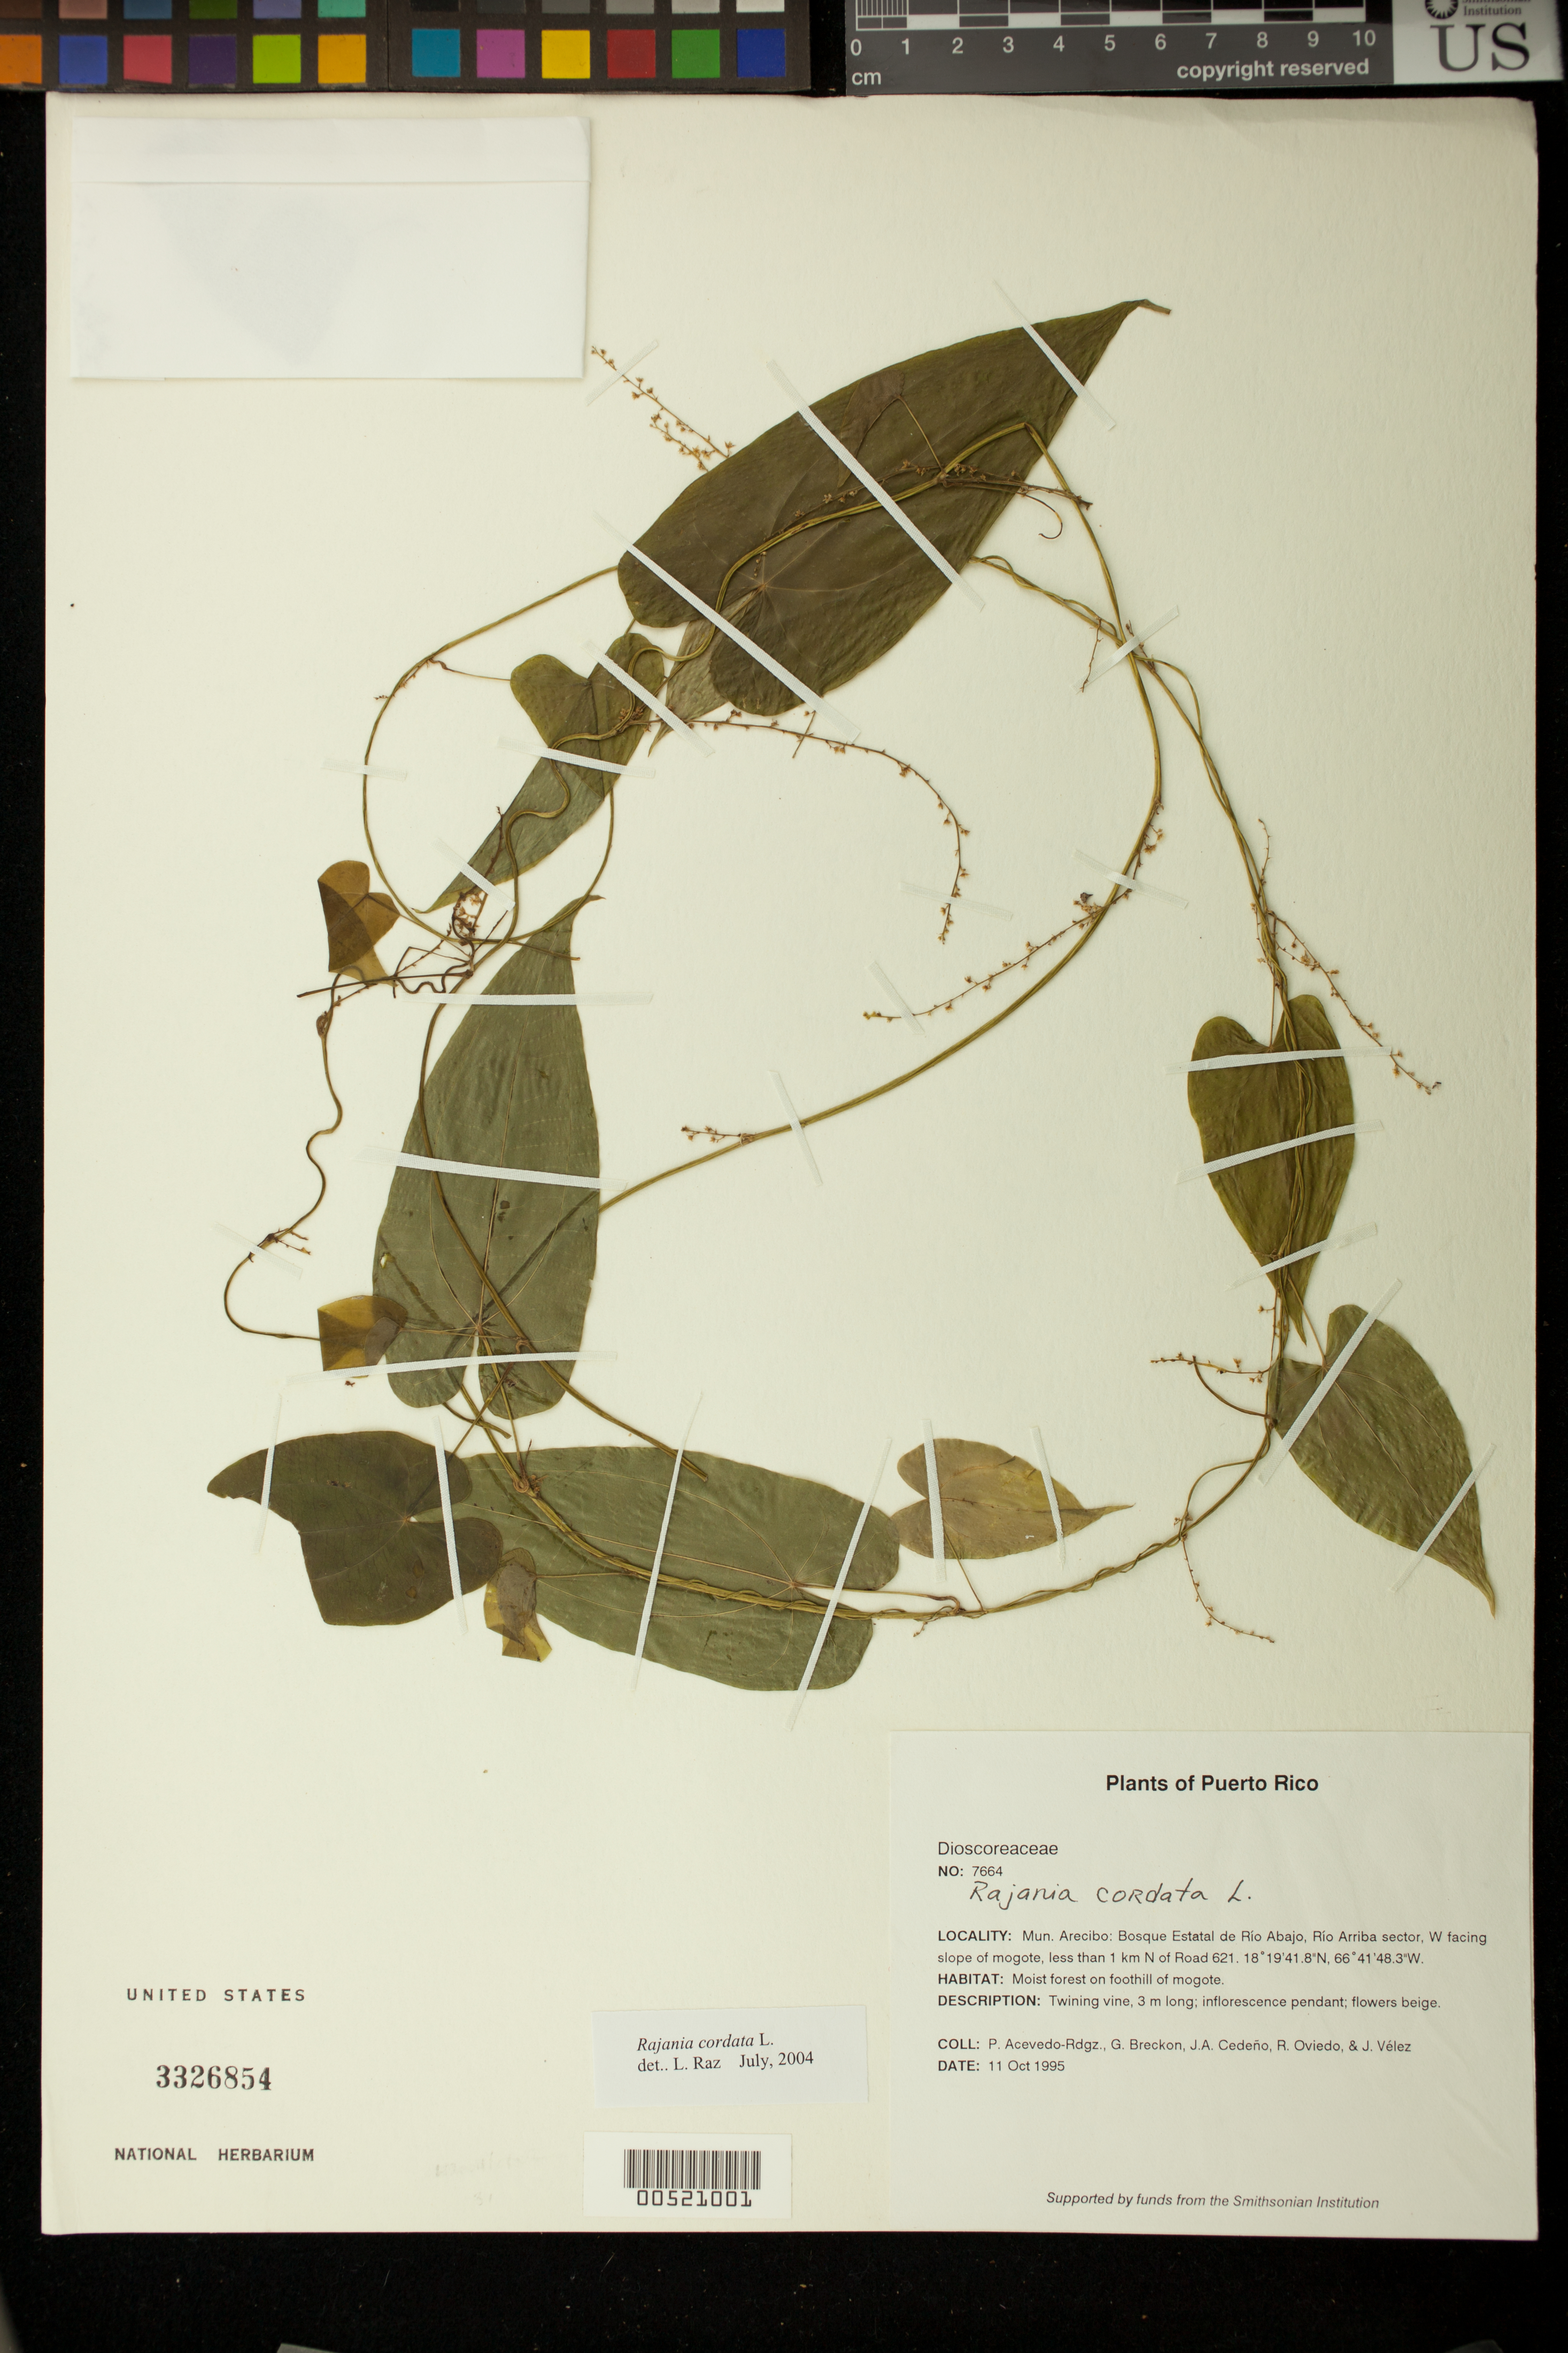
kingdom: Plantae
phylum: Tracheophyta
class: Liliopsida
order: Dioscoreales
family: Dioscoreaceae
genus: Dioscorea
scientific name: Dioscorea cordata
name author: (L.) Raz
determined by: Strong, M. T., (US), Smithsonian Institution - National Museum of Natural History (UNITED STATES)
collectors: P. Acevedo-Rodr., G. J. Breckon, J. A. Cedeño M., R. Oviedo & J. Vélez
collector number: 7664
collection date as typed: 11 Oct 1995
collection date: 1995-10-11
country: Puerto Rico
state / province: Arecibo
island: Puerto Rico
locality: Arecibo; Bosque de Río Abajo, Río Arriba sector, W facing slope of mogote, less than 1 km N of Road 621.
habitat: Moist forest on foothill of mogote.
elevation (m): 300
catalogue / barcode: US 3326854